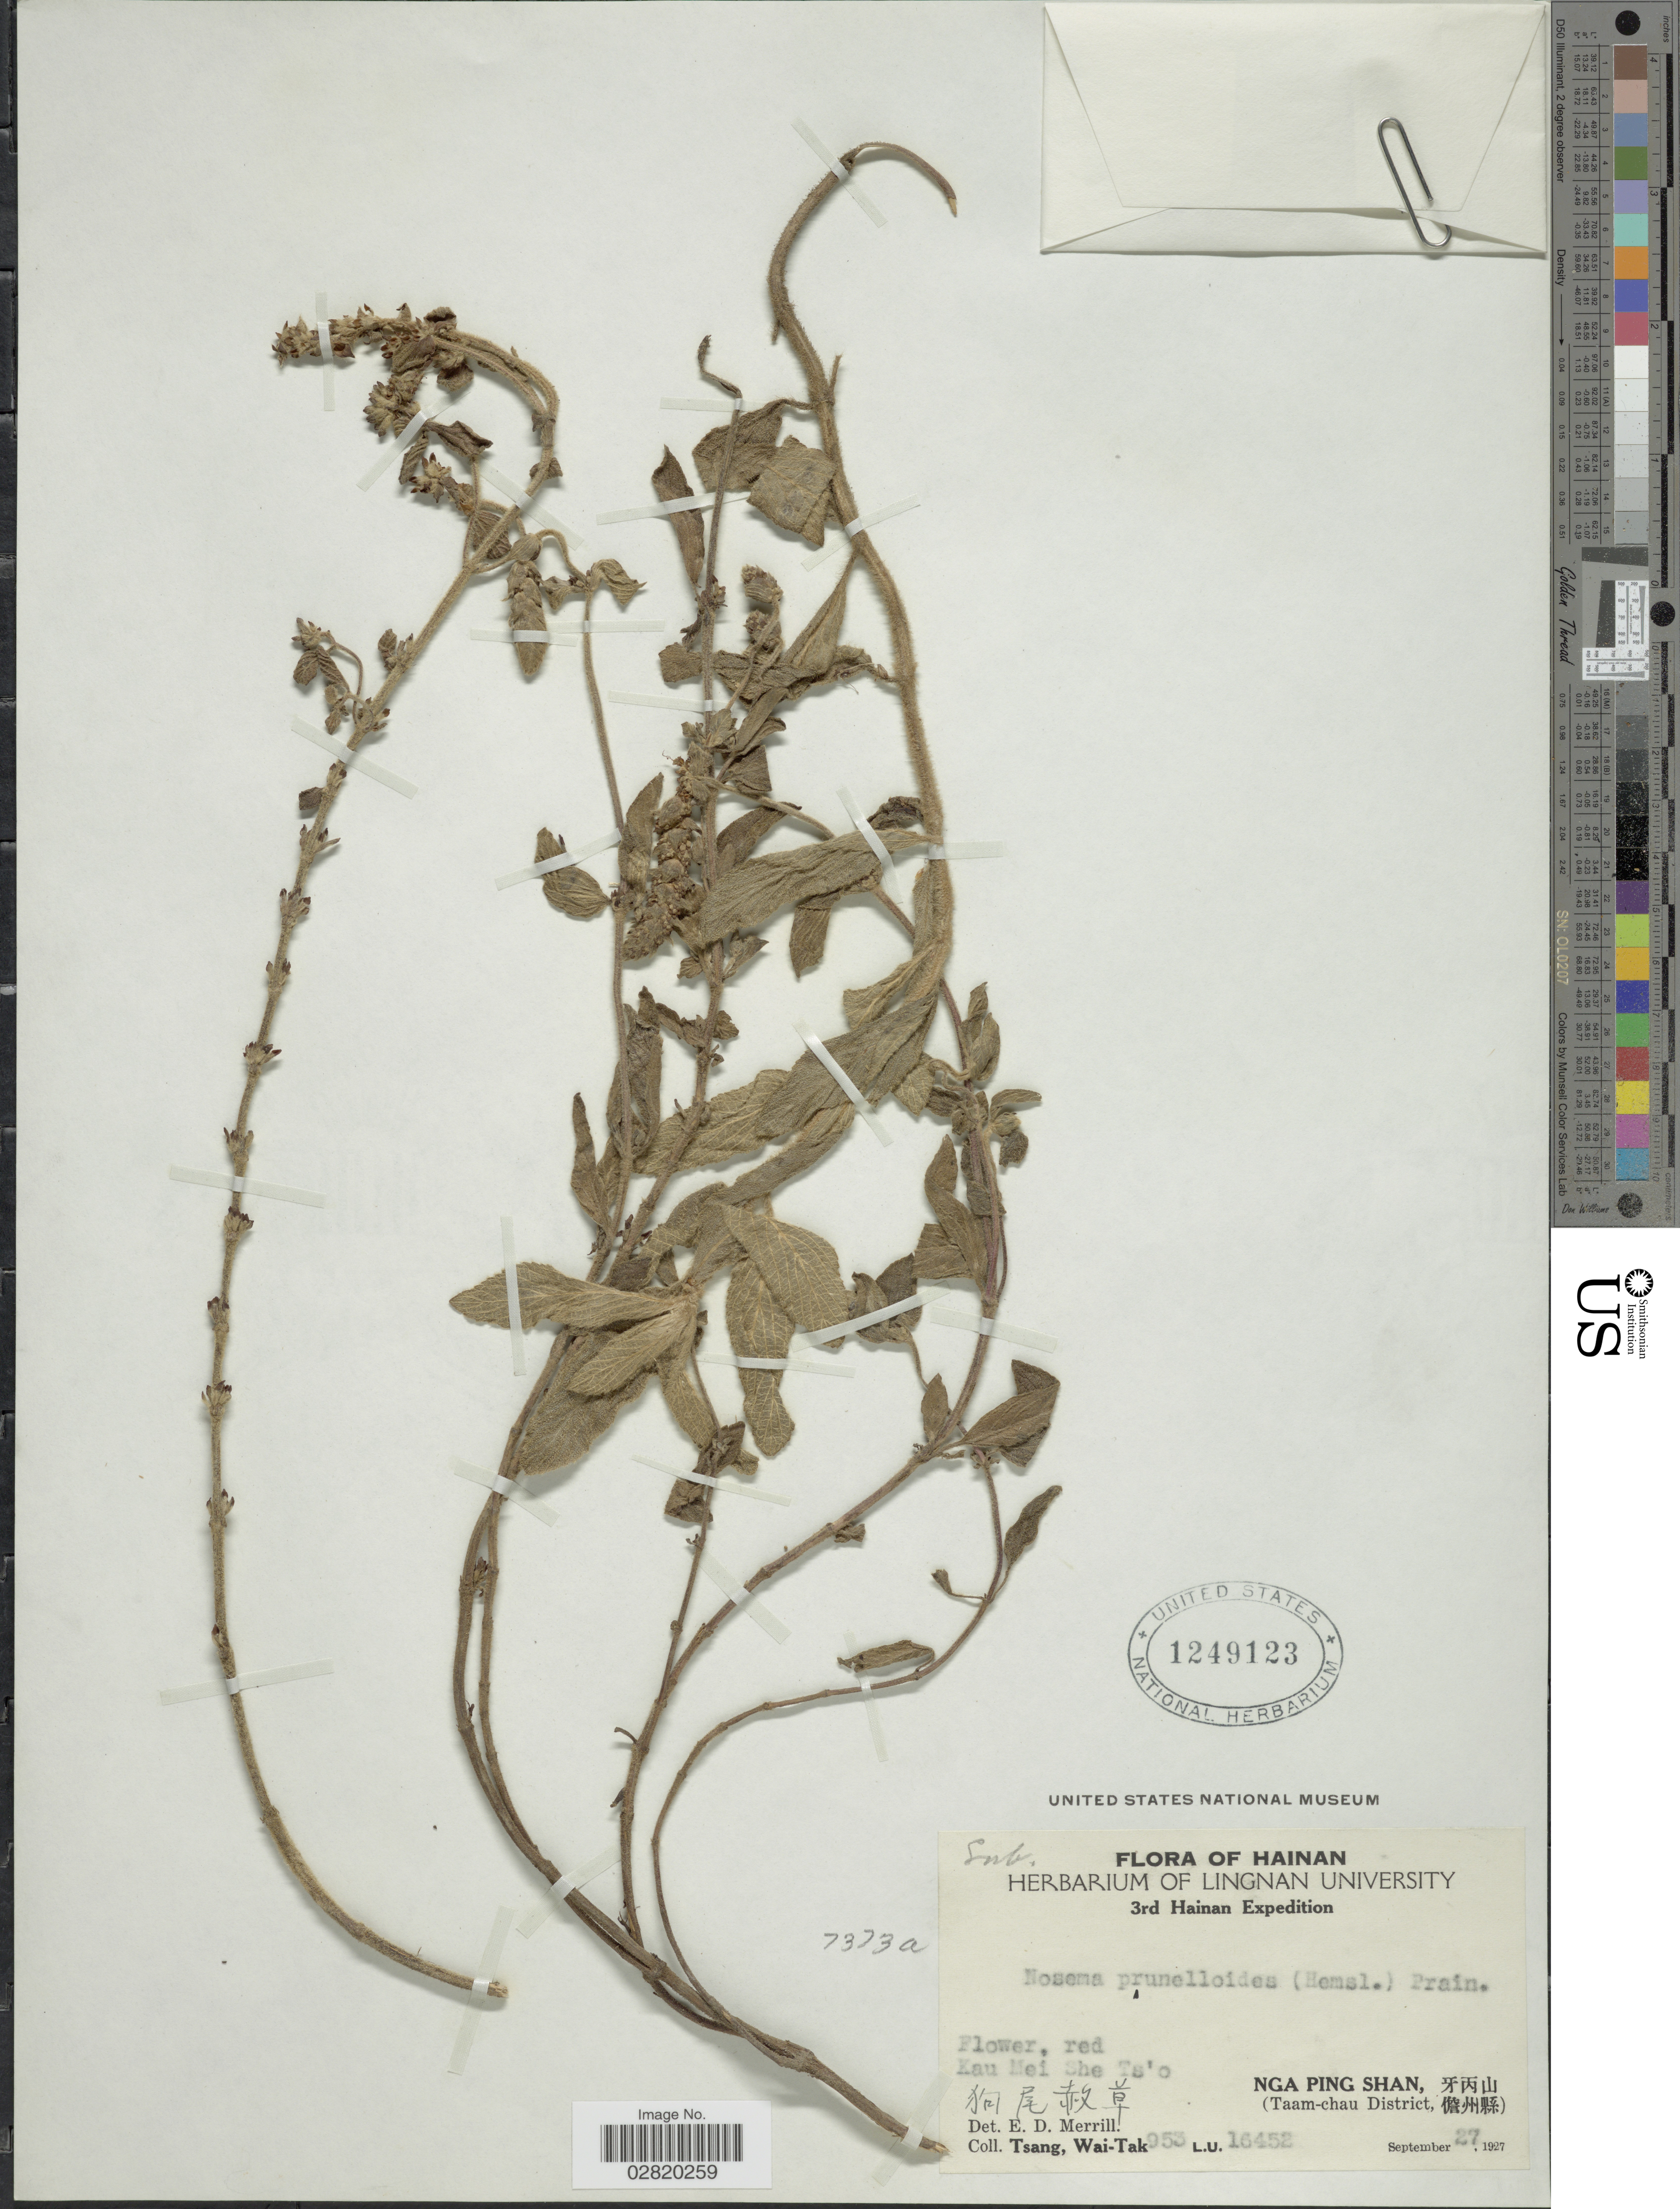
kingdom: Plantae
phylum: Tracheophyta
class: Magnoliopsida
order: Lamiales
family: Lamiaceae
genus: Nosema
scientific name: Nosema prunelloides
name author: (Hemsl.) C.B. Clarke ex Prain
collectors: W. T. Tsang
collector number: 953L.U.16452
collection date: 1927-09-27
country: China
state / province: Hainan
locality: Kau Mei She Ts'o. Nga Ping Shan, (Taam-chau District).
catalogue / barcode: US 1249123